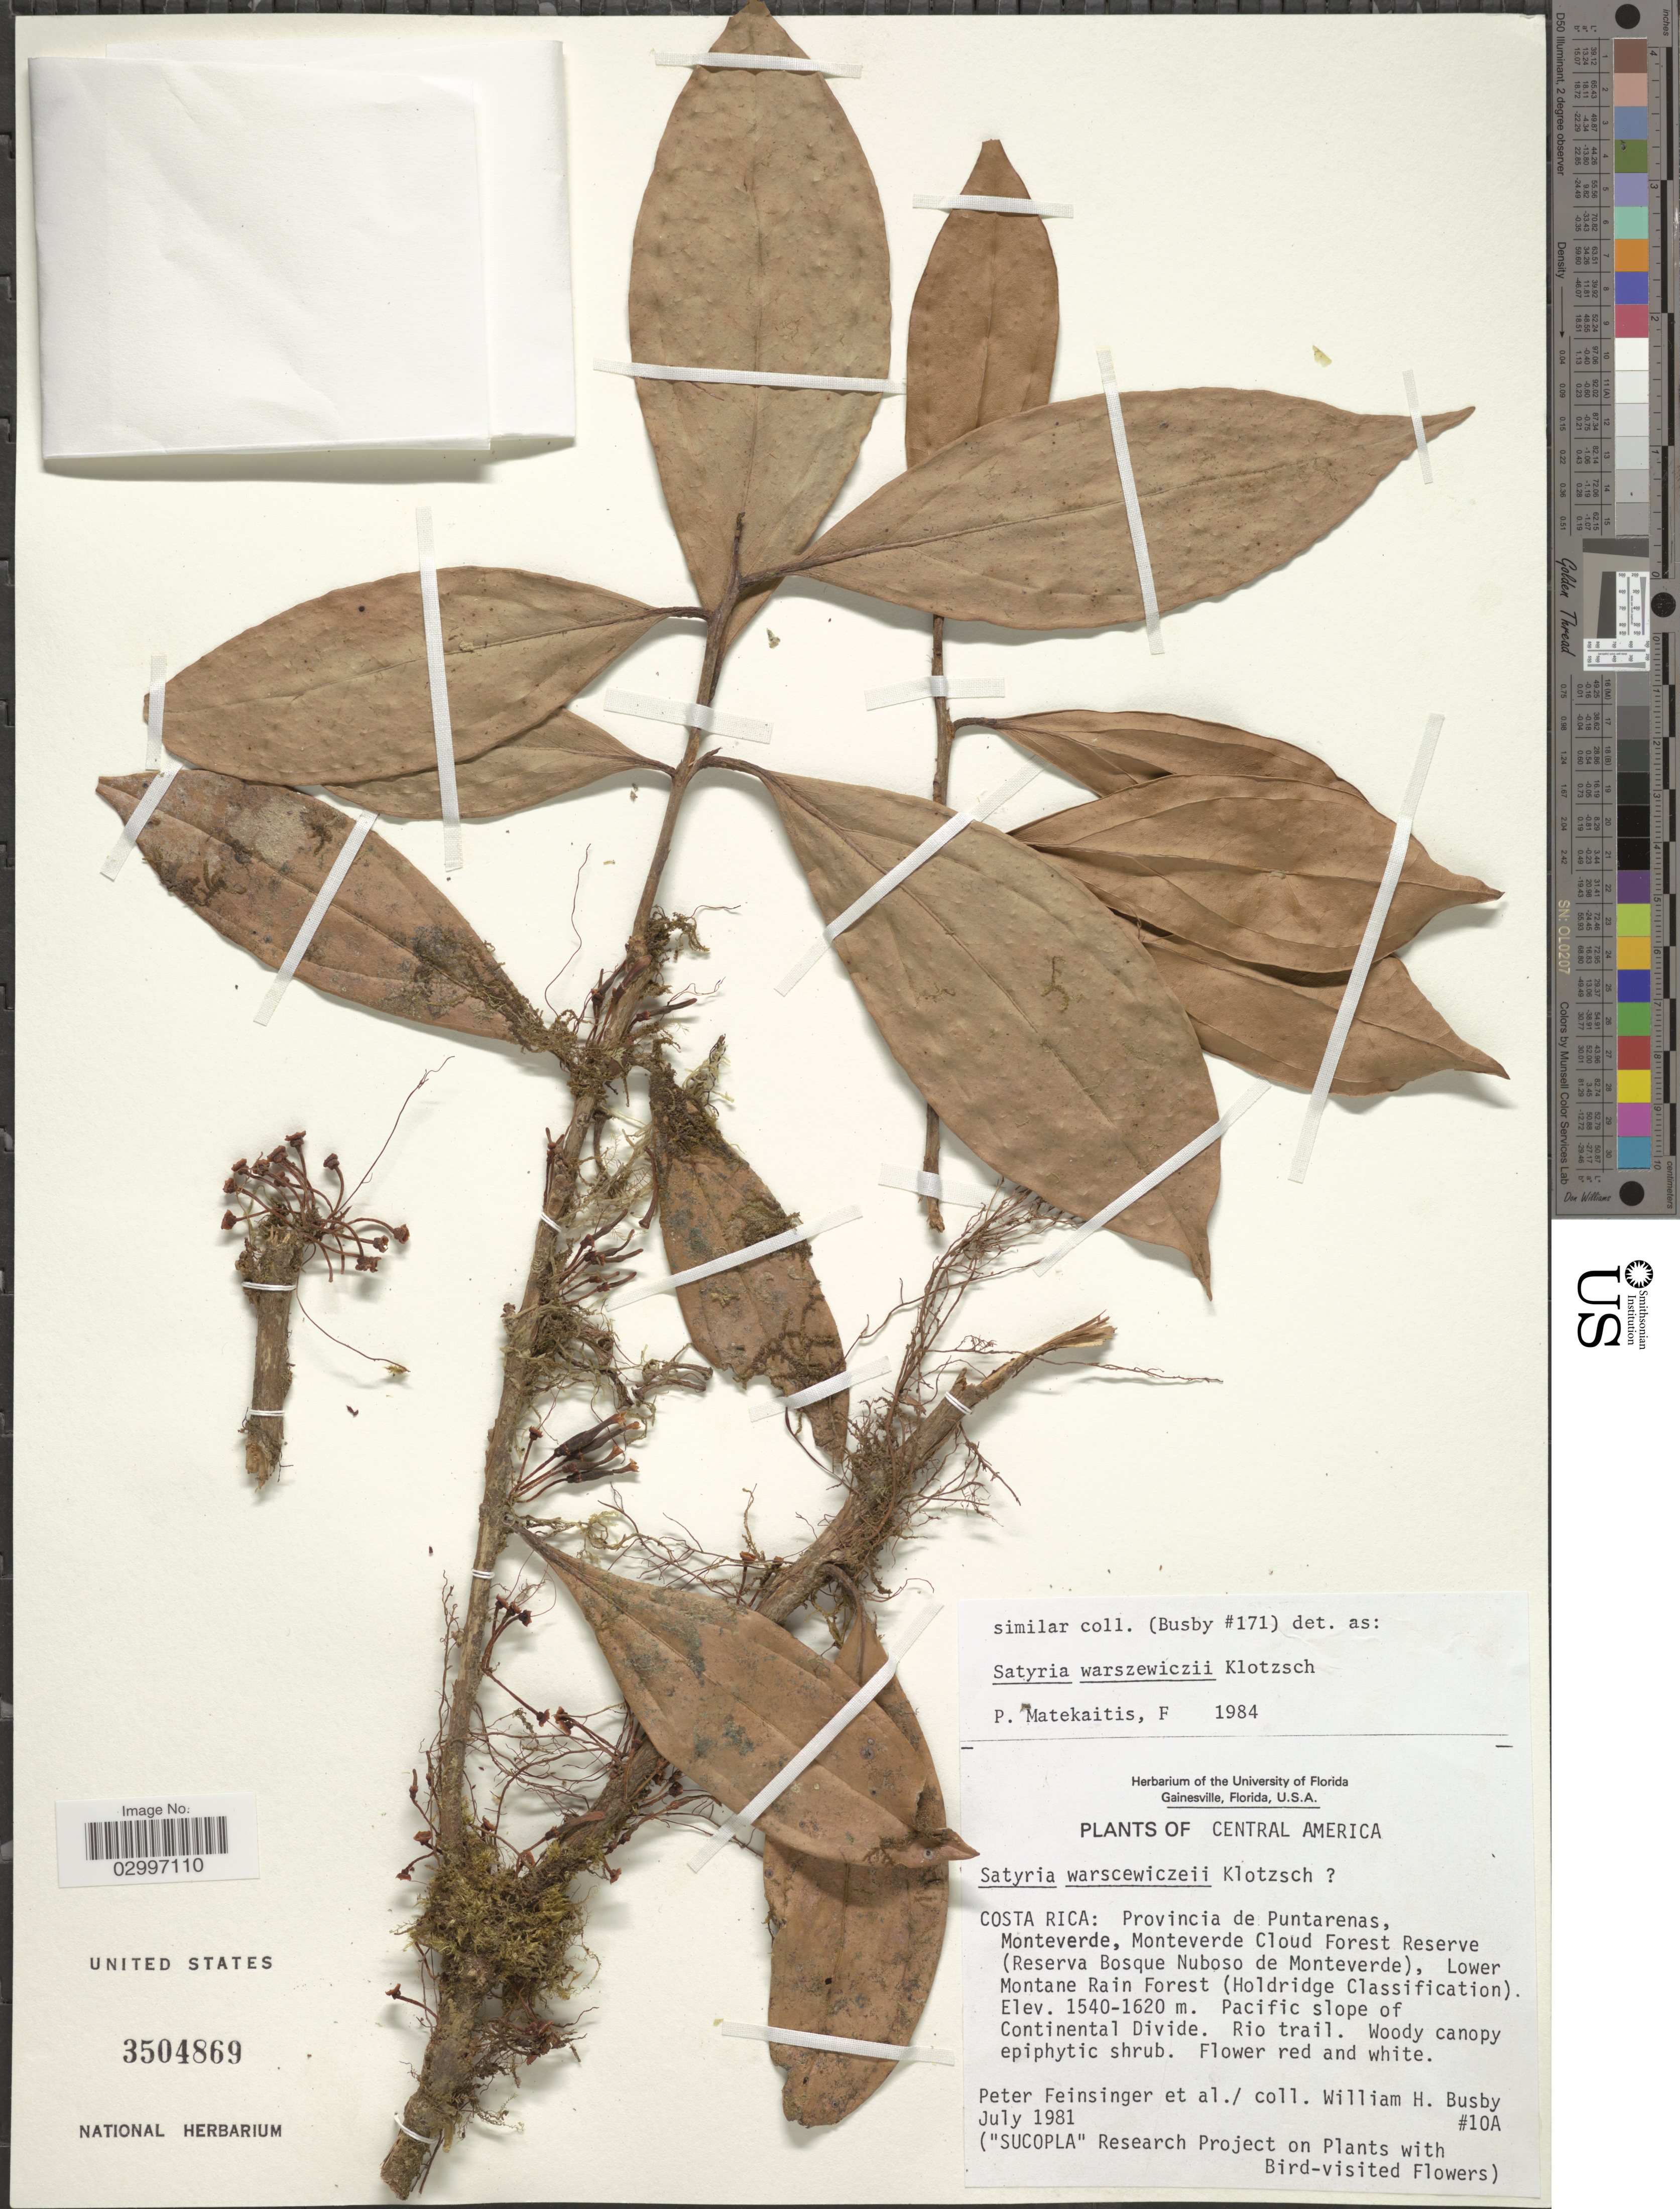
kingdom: Plantae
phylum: Tracheophyta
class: Magnoliopsida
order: Ericales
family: Ericaceae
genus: Satyria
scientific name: Satyria warszewiczii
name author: Klotzsch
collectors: P. Feinsinger & W. Busby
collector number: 10A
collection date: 1981-07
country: Costa Rica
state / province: Puntarenas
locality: Monteverde Cloud Forest Reserve (Reserva Bosque Nuboso de Monteverde), Lower Montane Rain Forest, Pacific slope of Continental Divide.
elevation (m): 1540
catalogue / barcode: US 3504869